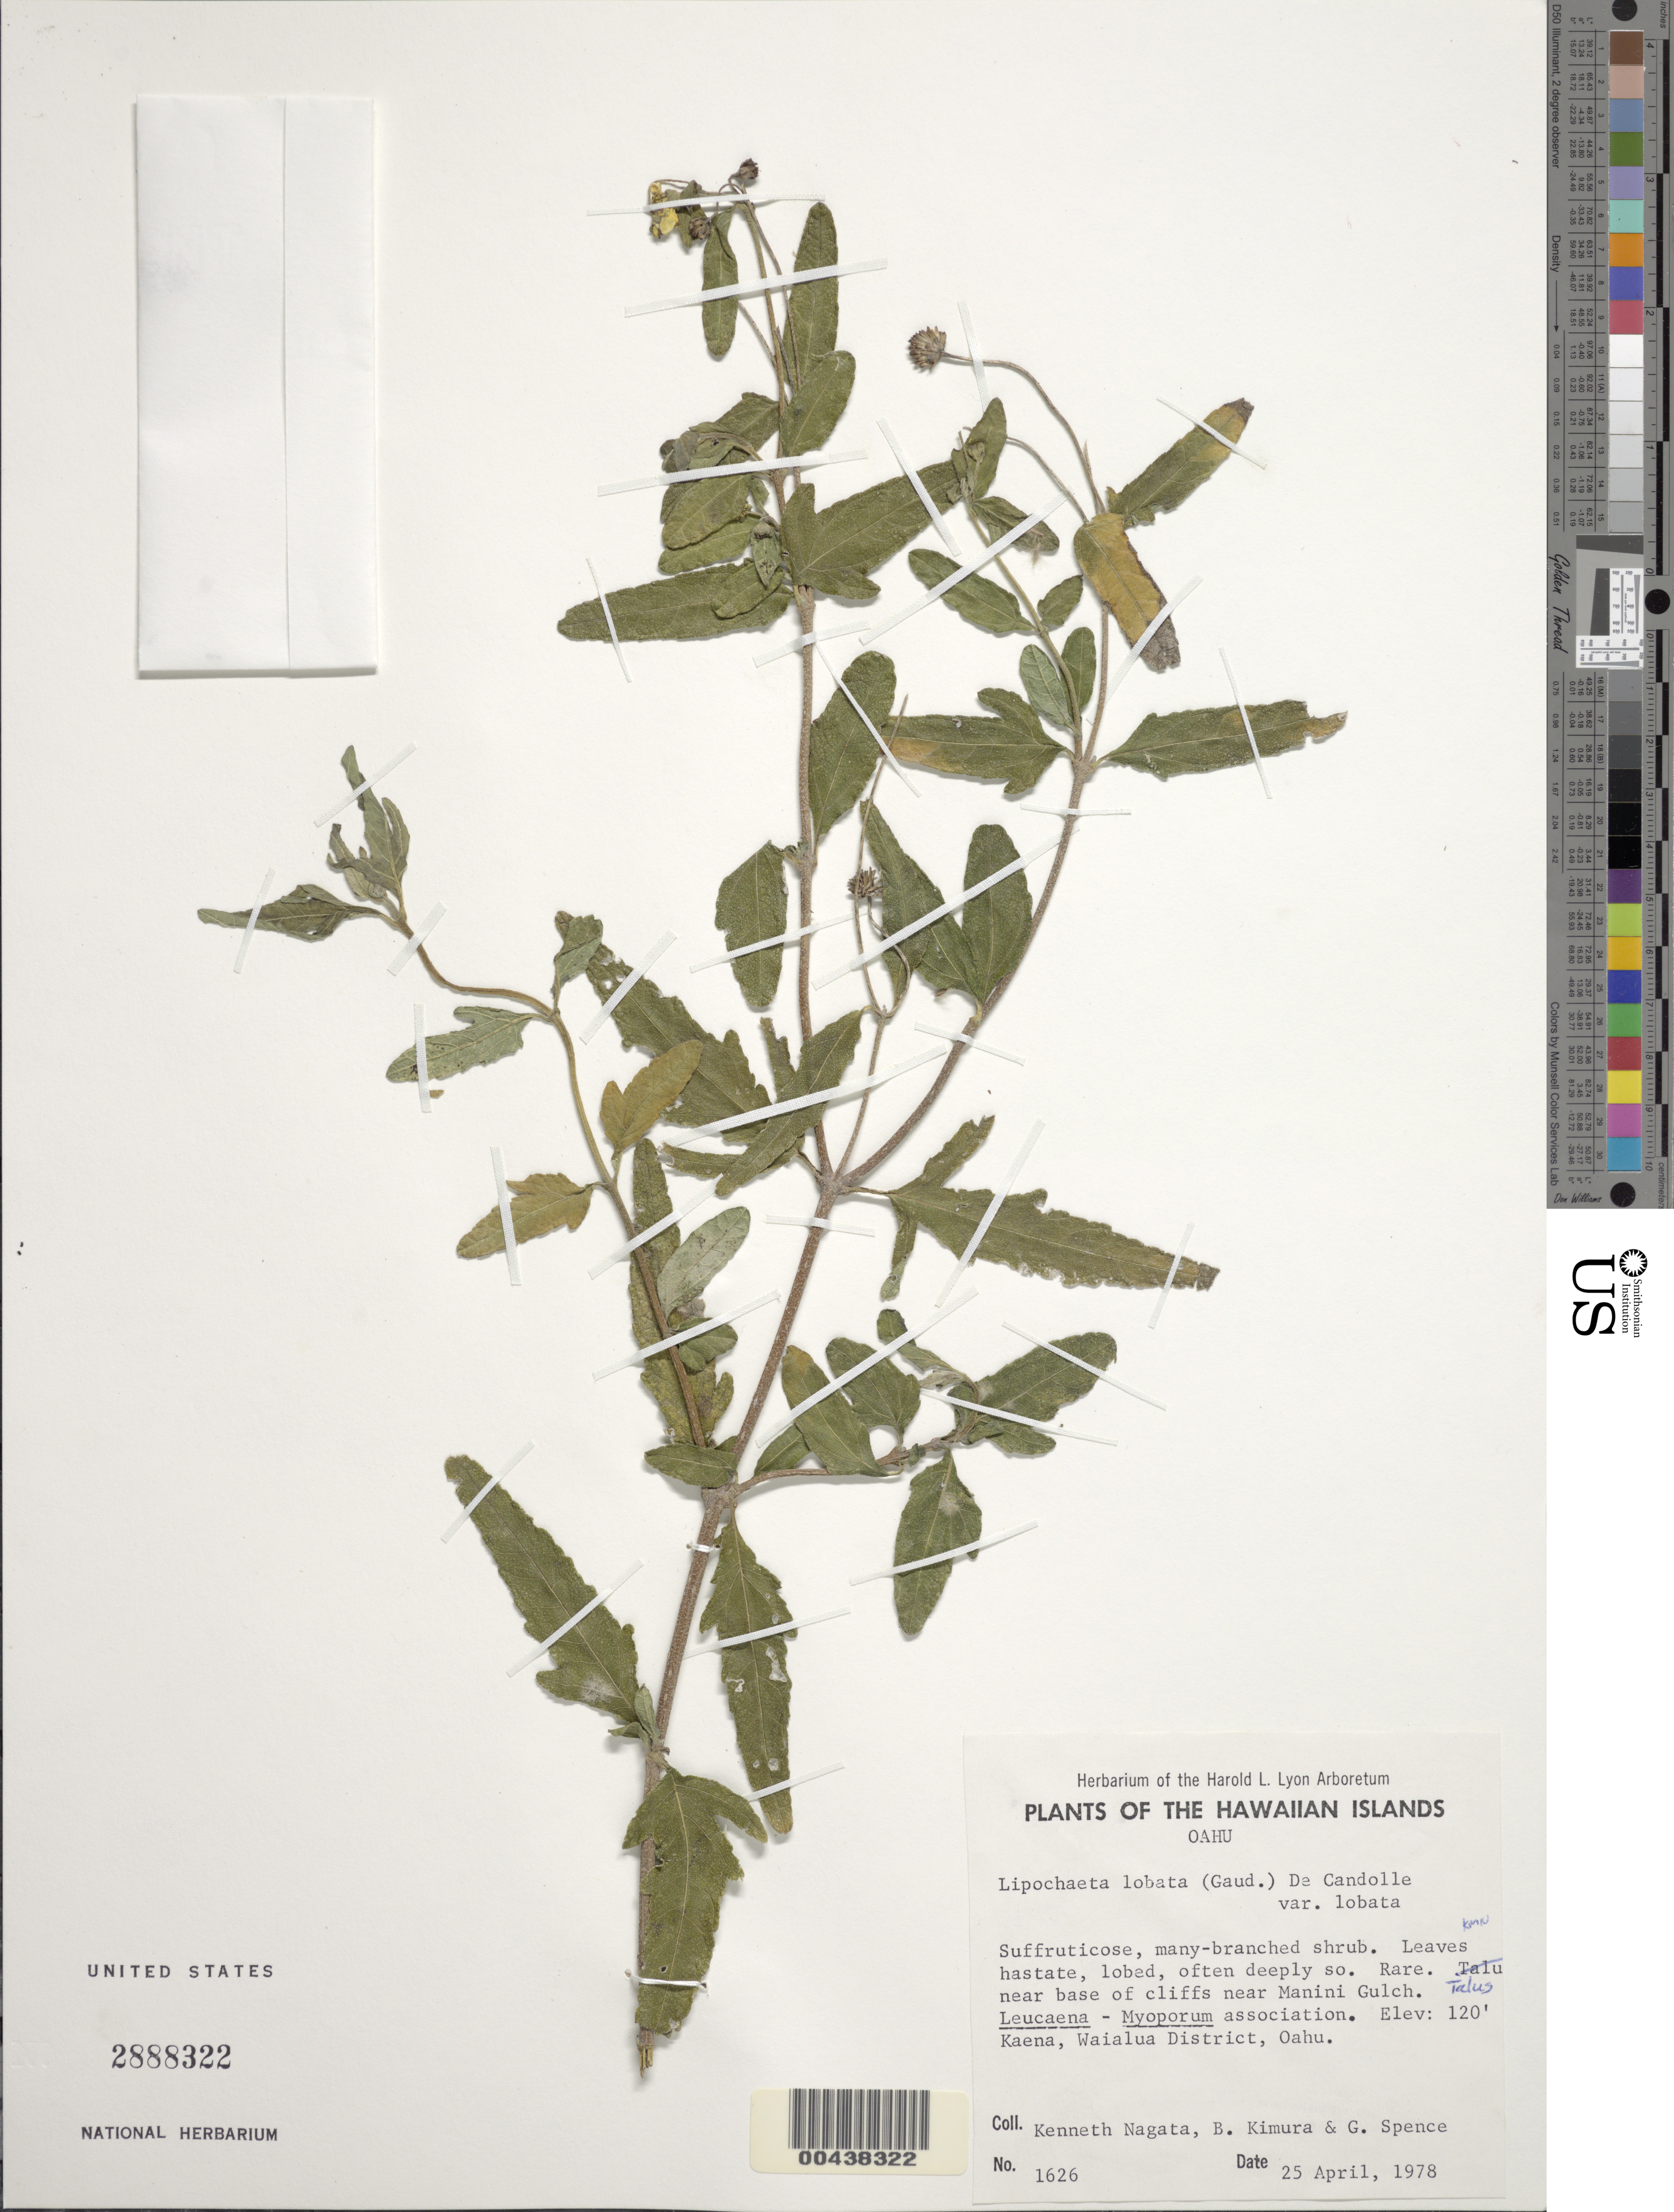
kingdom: Plantae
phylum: Tracheophyta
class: Magnoliopsida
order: Asterales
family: Asteraceae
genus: Lipochaeta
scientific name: Lipochaeta lobata var. lobata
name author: (Gaudich.) DC.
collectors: K. Nagata, B. Kimura & G. Spence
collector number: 1626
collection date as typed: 25 Apr 1978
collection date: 1978-04-25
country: United States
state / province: Hawaii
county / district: Honolulu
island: Oahu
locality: Talus near base of cliffs near Manini Gulch, Kaena, Waialua District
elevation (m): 37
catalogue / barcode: US 2888322